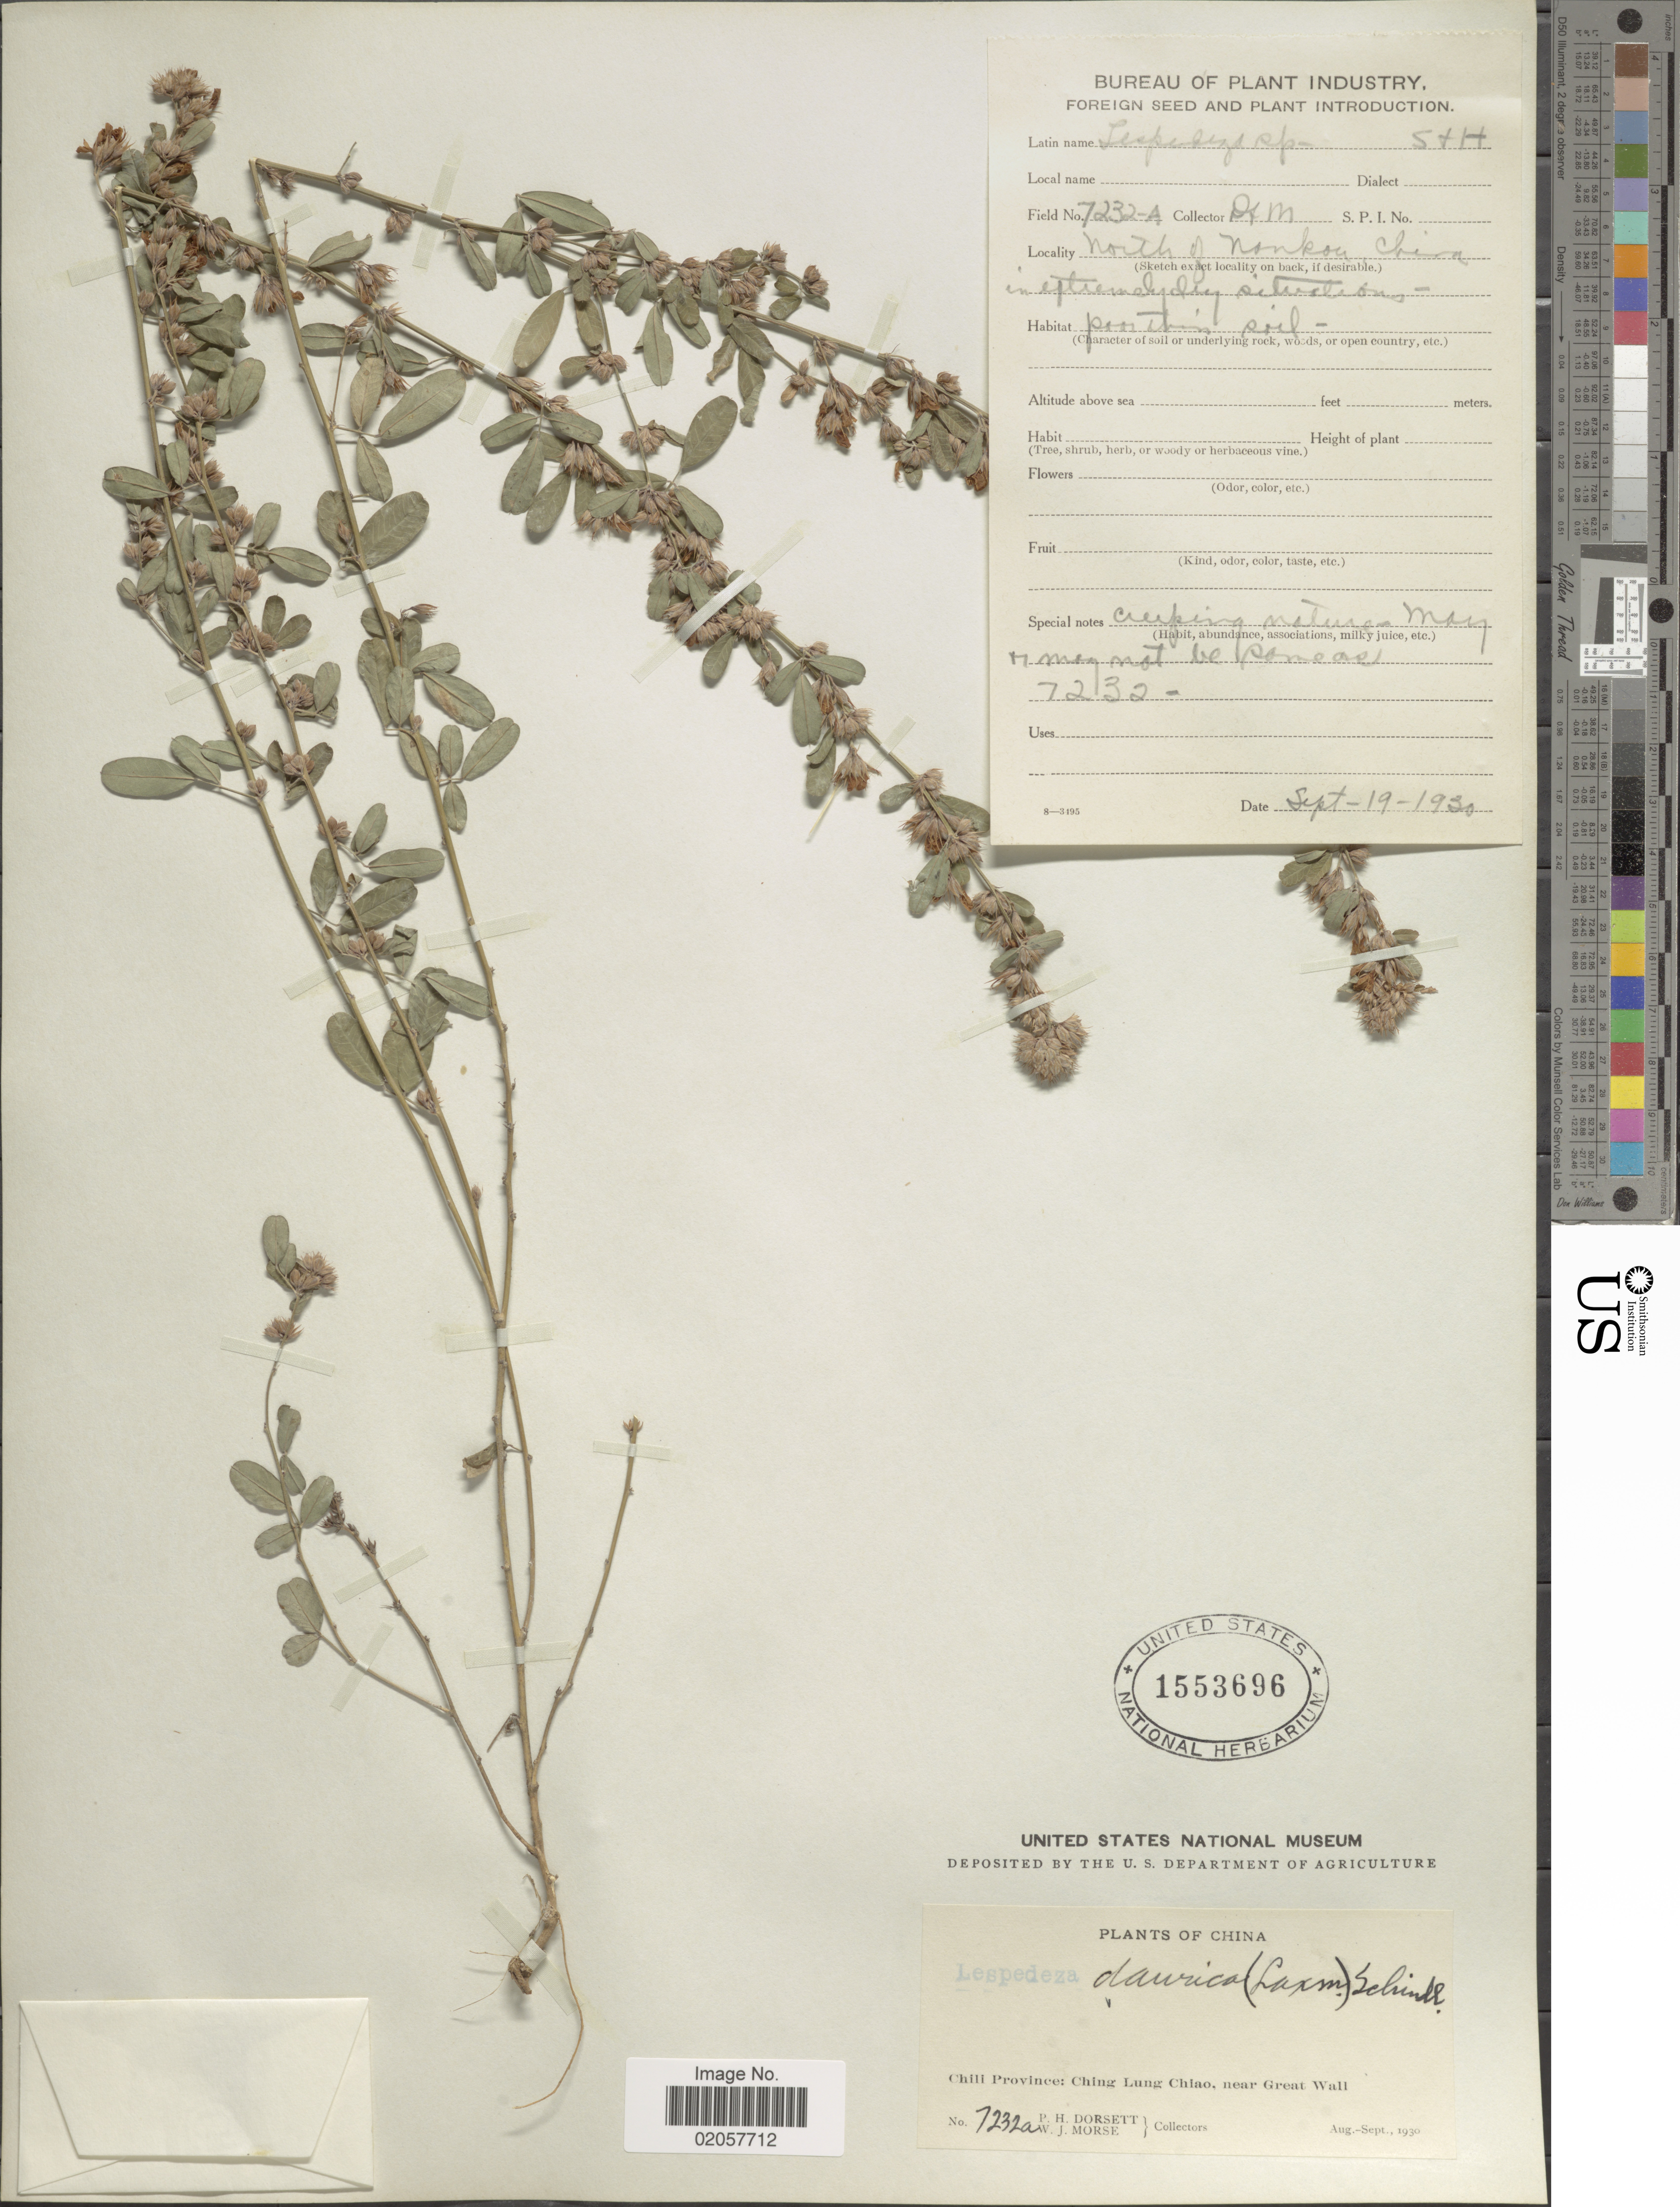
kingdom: Plantae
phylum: Tracheophyta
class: Magnoliopsida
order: Fabales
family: Fabaceae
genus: Lespedeza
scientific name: Lespedeza davurica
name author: (Laxm.) Schindl.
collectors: P. H. Dorsett & W. J. Morse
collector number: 7232a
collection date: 1930-08/1930-09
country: China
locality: Chili Province: Ching Lung Chiao, near Great Wall, north of Nonkou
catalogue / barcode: US 1553696